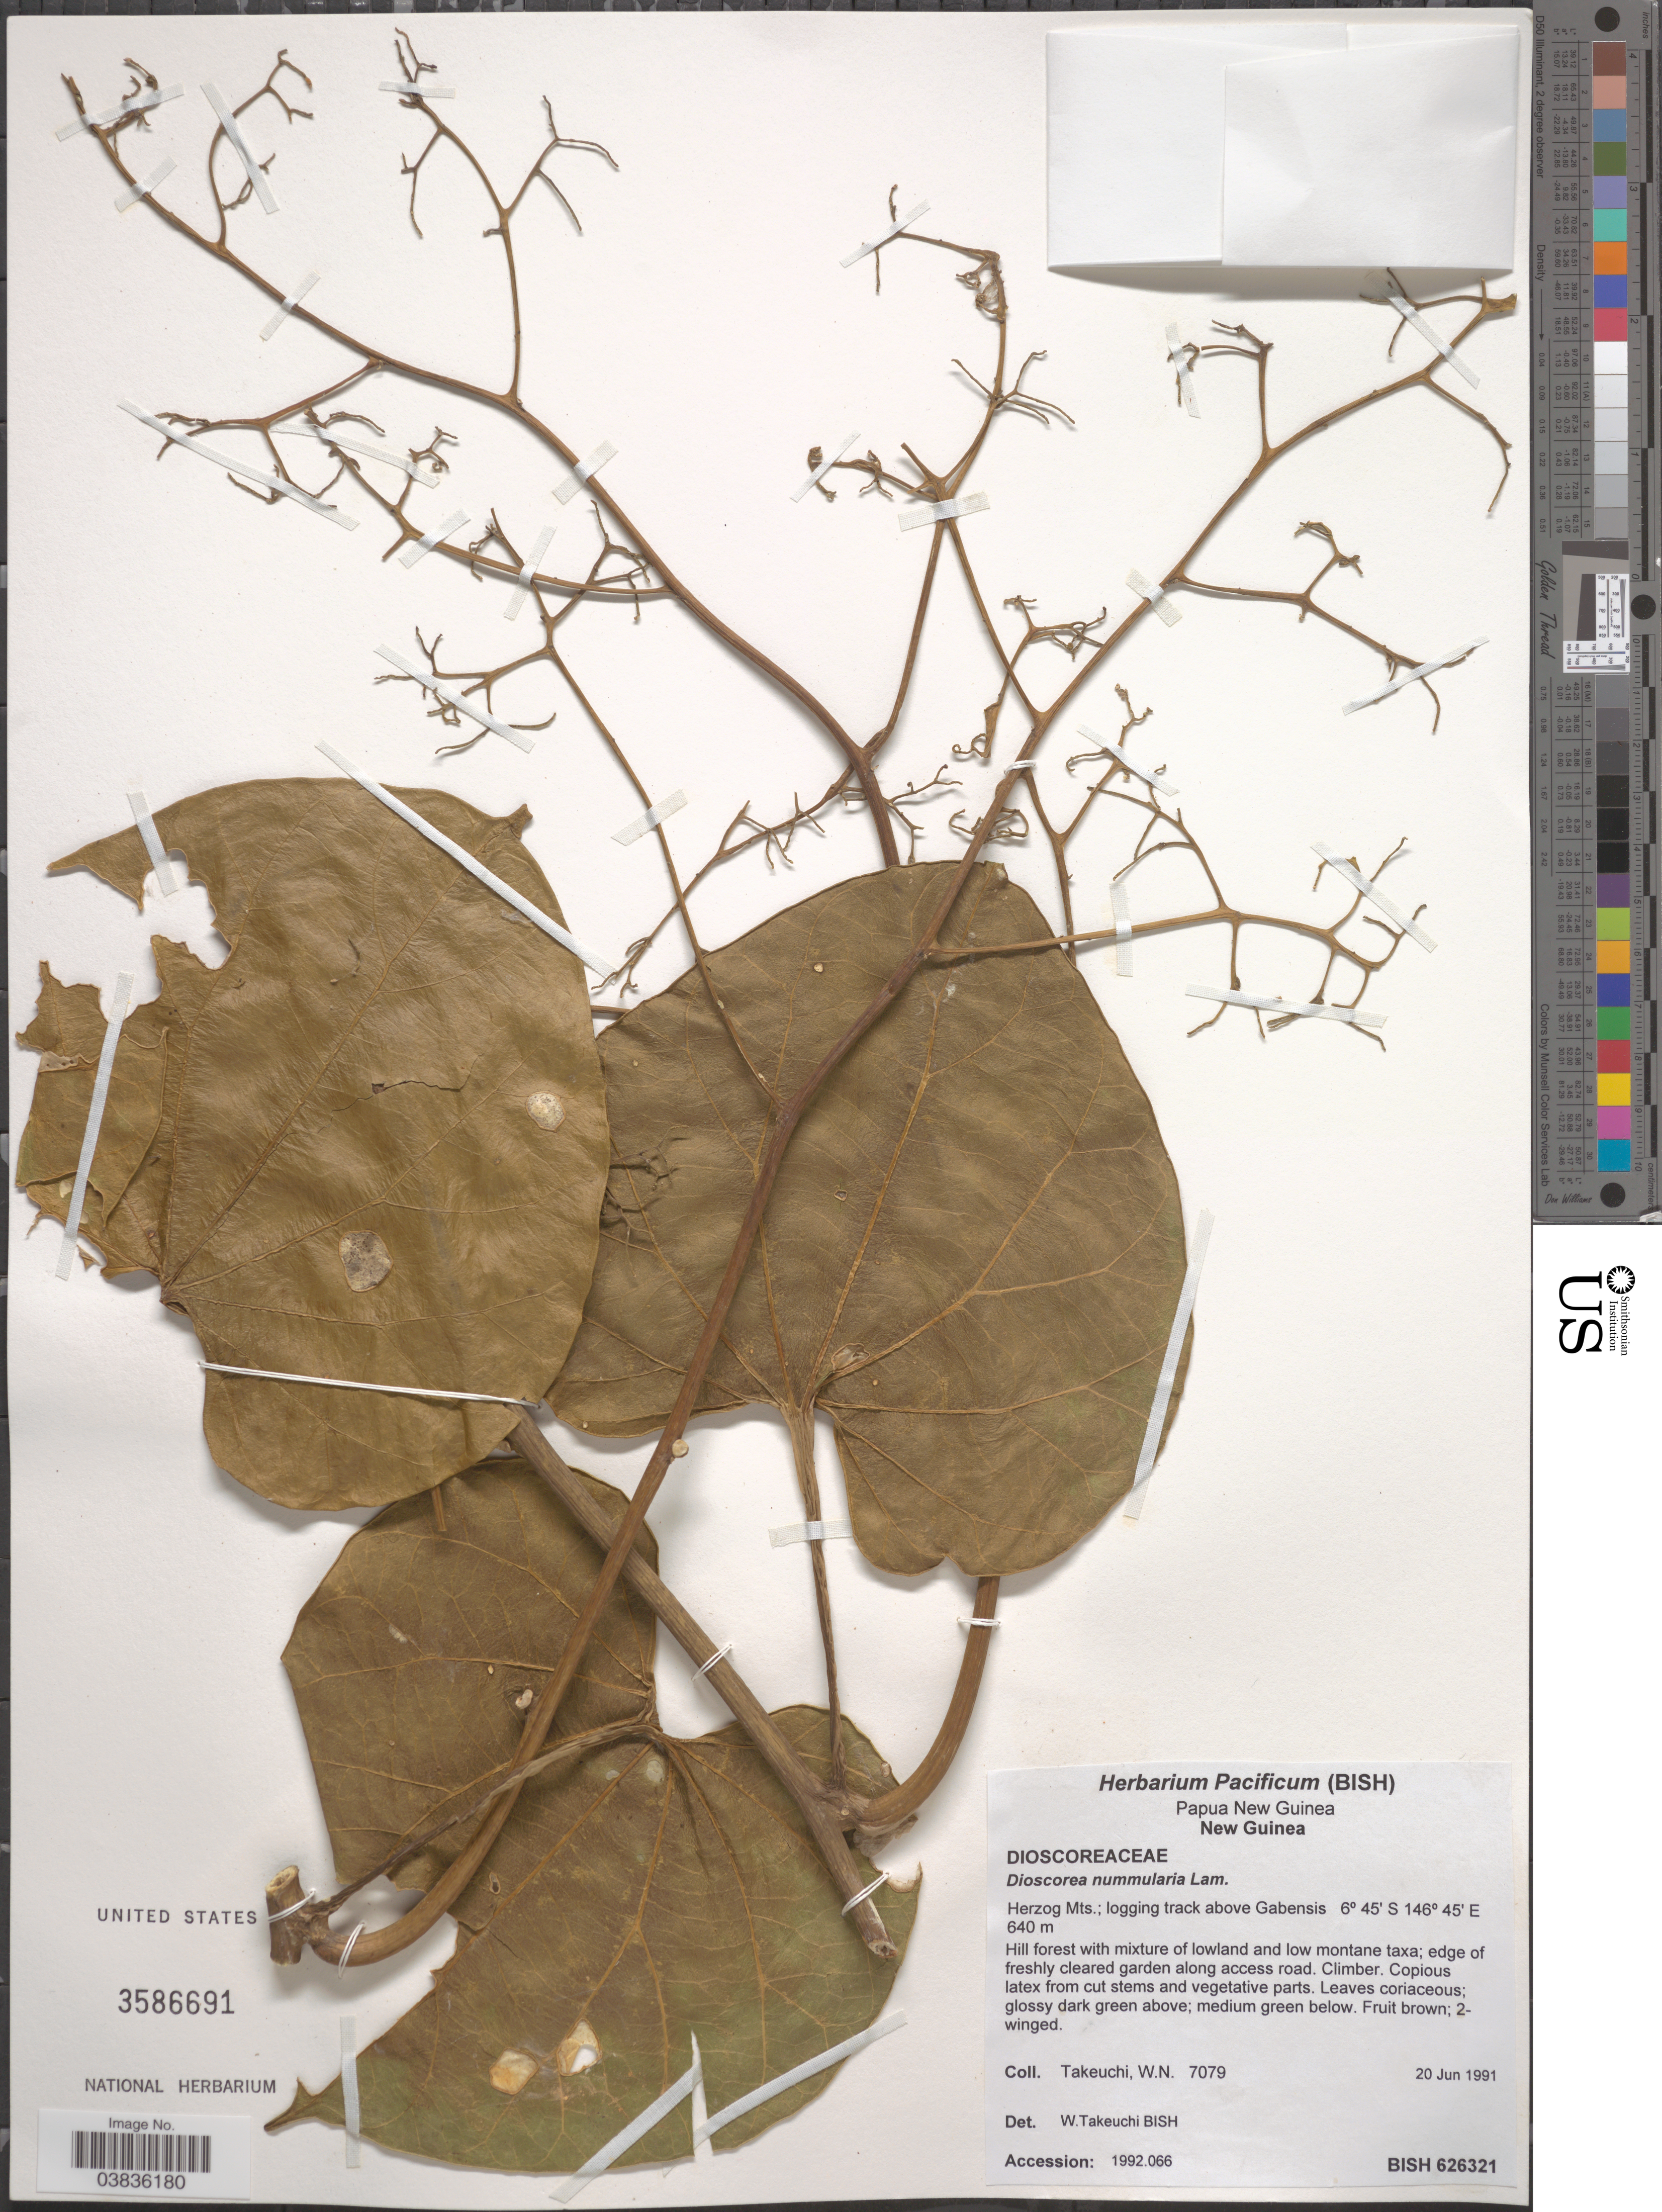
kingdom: Plantae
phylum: Tracheophyta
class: Liliopsida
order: Dioscoreales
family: Dioscoreaceae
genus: Dioscorea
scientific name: Dioscorea nummularia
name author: Lam.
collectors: W. Takeuchi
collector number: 7079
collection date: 1991-06-20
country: Papua New Guinea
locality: New Guinea. Herzog Mts.; logging track above Gabensis.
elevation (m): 640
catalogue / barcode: US 3586691